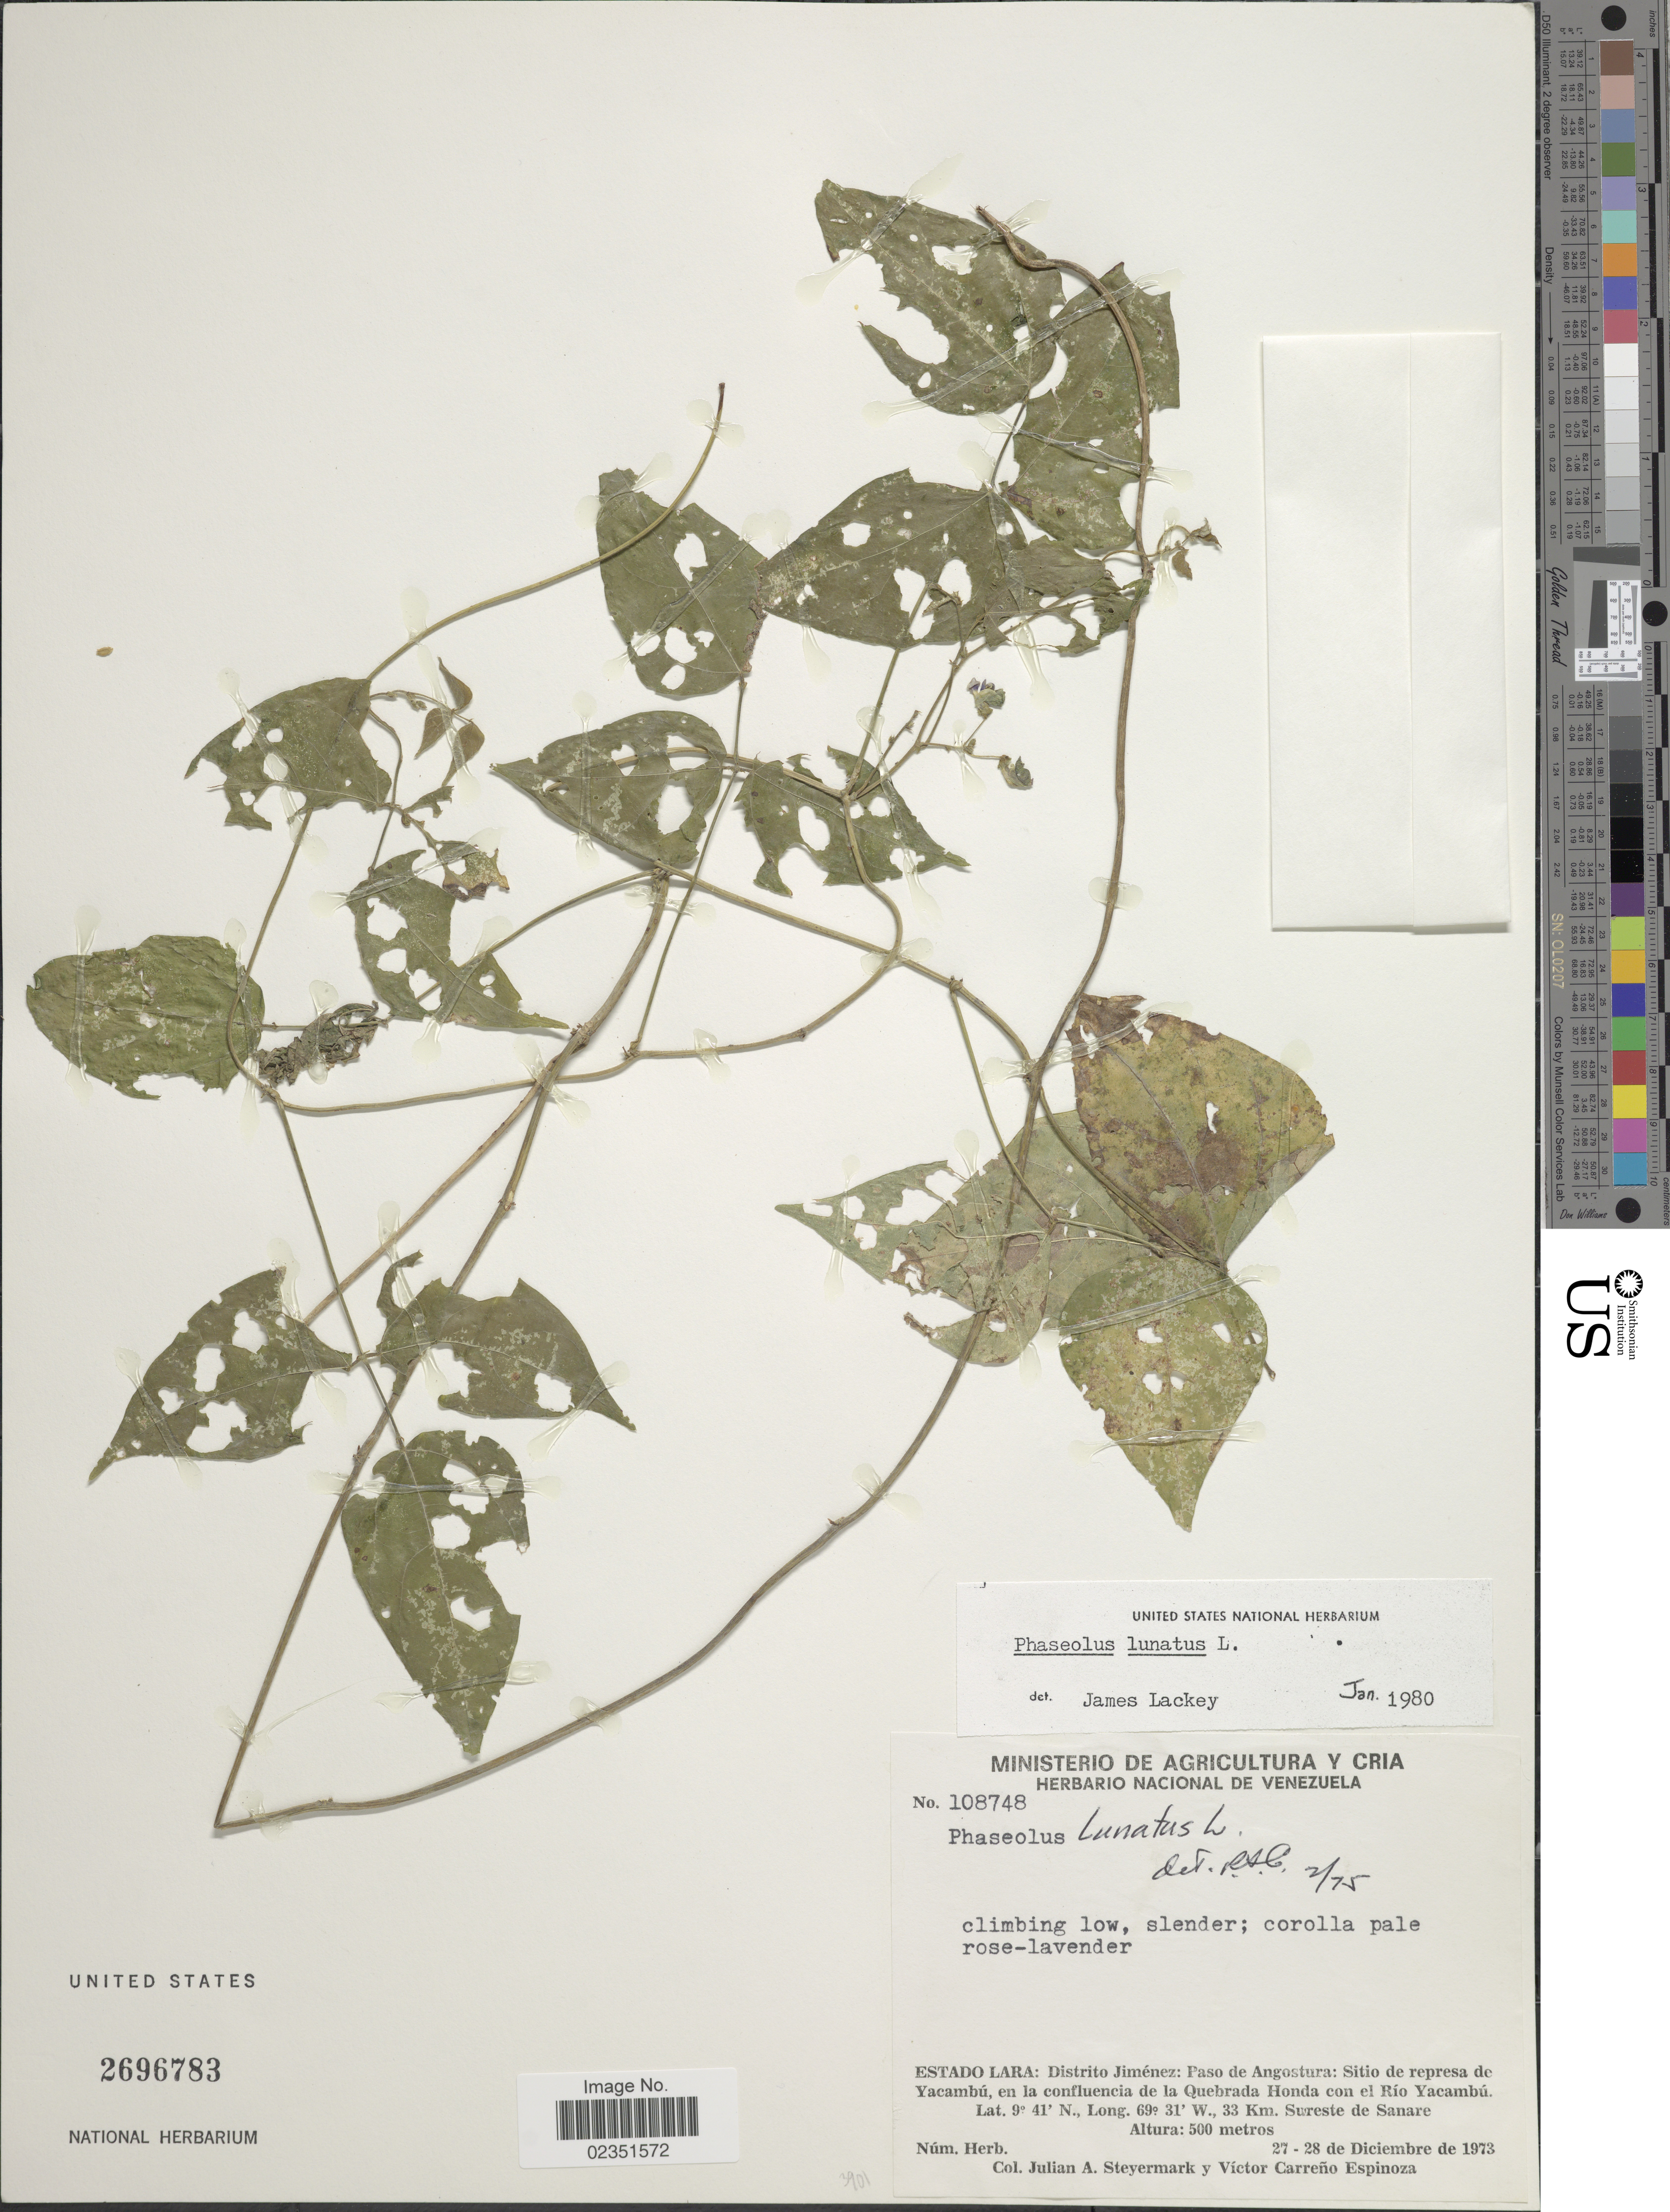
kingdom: Plantae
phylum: Tracheophyta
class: Magnoliopsida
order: Fabales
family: Fabaceae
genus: Phaseolus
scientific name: Phaseolus lunatus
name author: L.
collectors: J. Steyermark & V. Carreño E.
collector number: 108748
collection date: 1973-12-27/1973-12-28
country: Venezuela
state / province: Lara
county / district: Jiménez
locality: Distrito Jimenez: Paso de Angostura: Sitio de represa de Yacambu, en la confluencia de la Quebrada Honda con el Rio Yacambu. 33 km. Sureste de Sanare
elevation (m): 500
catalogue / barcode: US 2696783